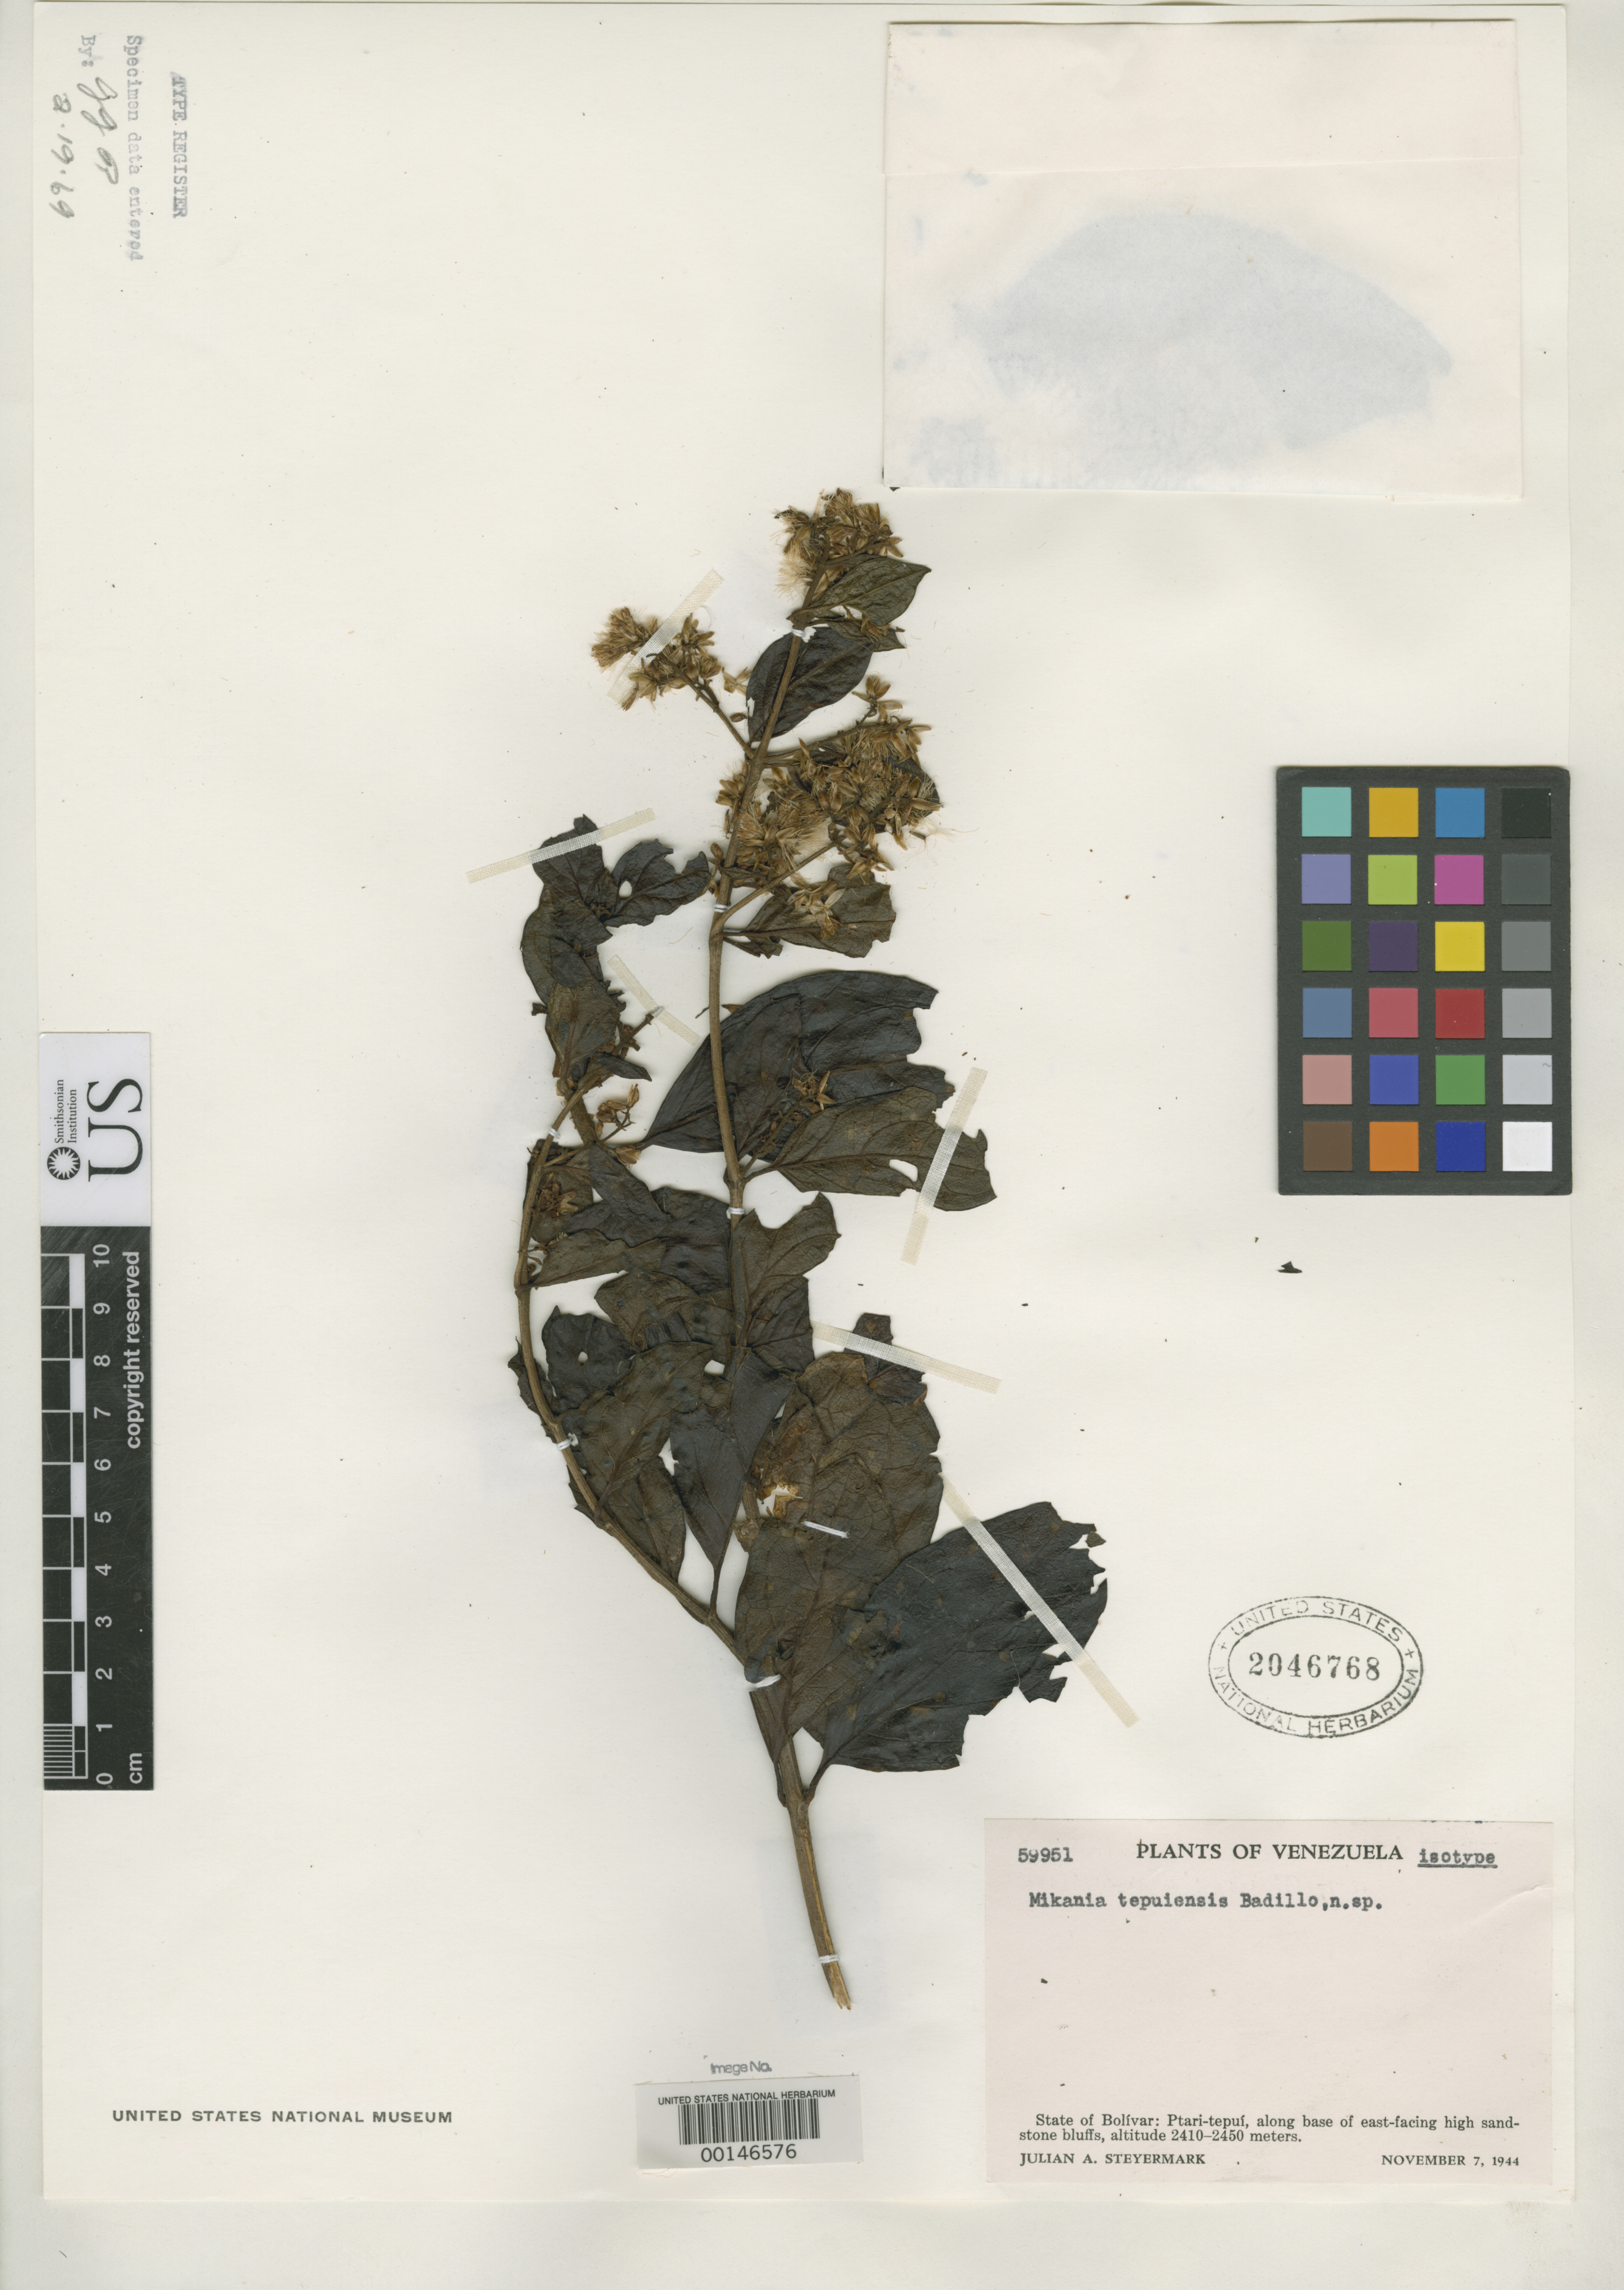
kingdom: Plantae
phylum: Tracheophyta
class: Magnoliopsida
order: Asterales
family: Asteraceae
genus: Mikania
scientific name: Mikania tepuiensis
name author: V.M. Badillo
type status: Isotype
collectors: J. Steyermark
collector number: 59951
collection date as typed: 07 Nov 1944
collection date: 1944-11-07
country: Venezuela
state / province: Bolivar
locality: Ptari-tepui.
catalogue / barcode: US 2046768